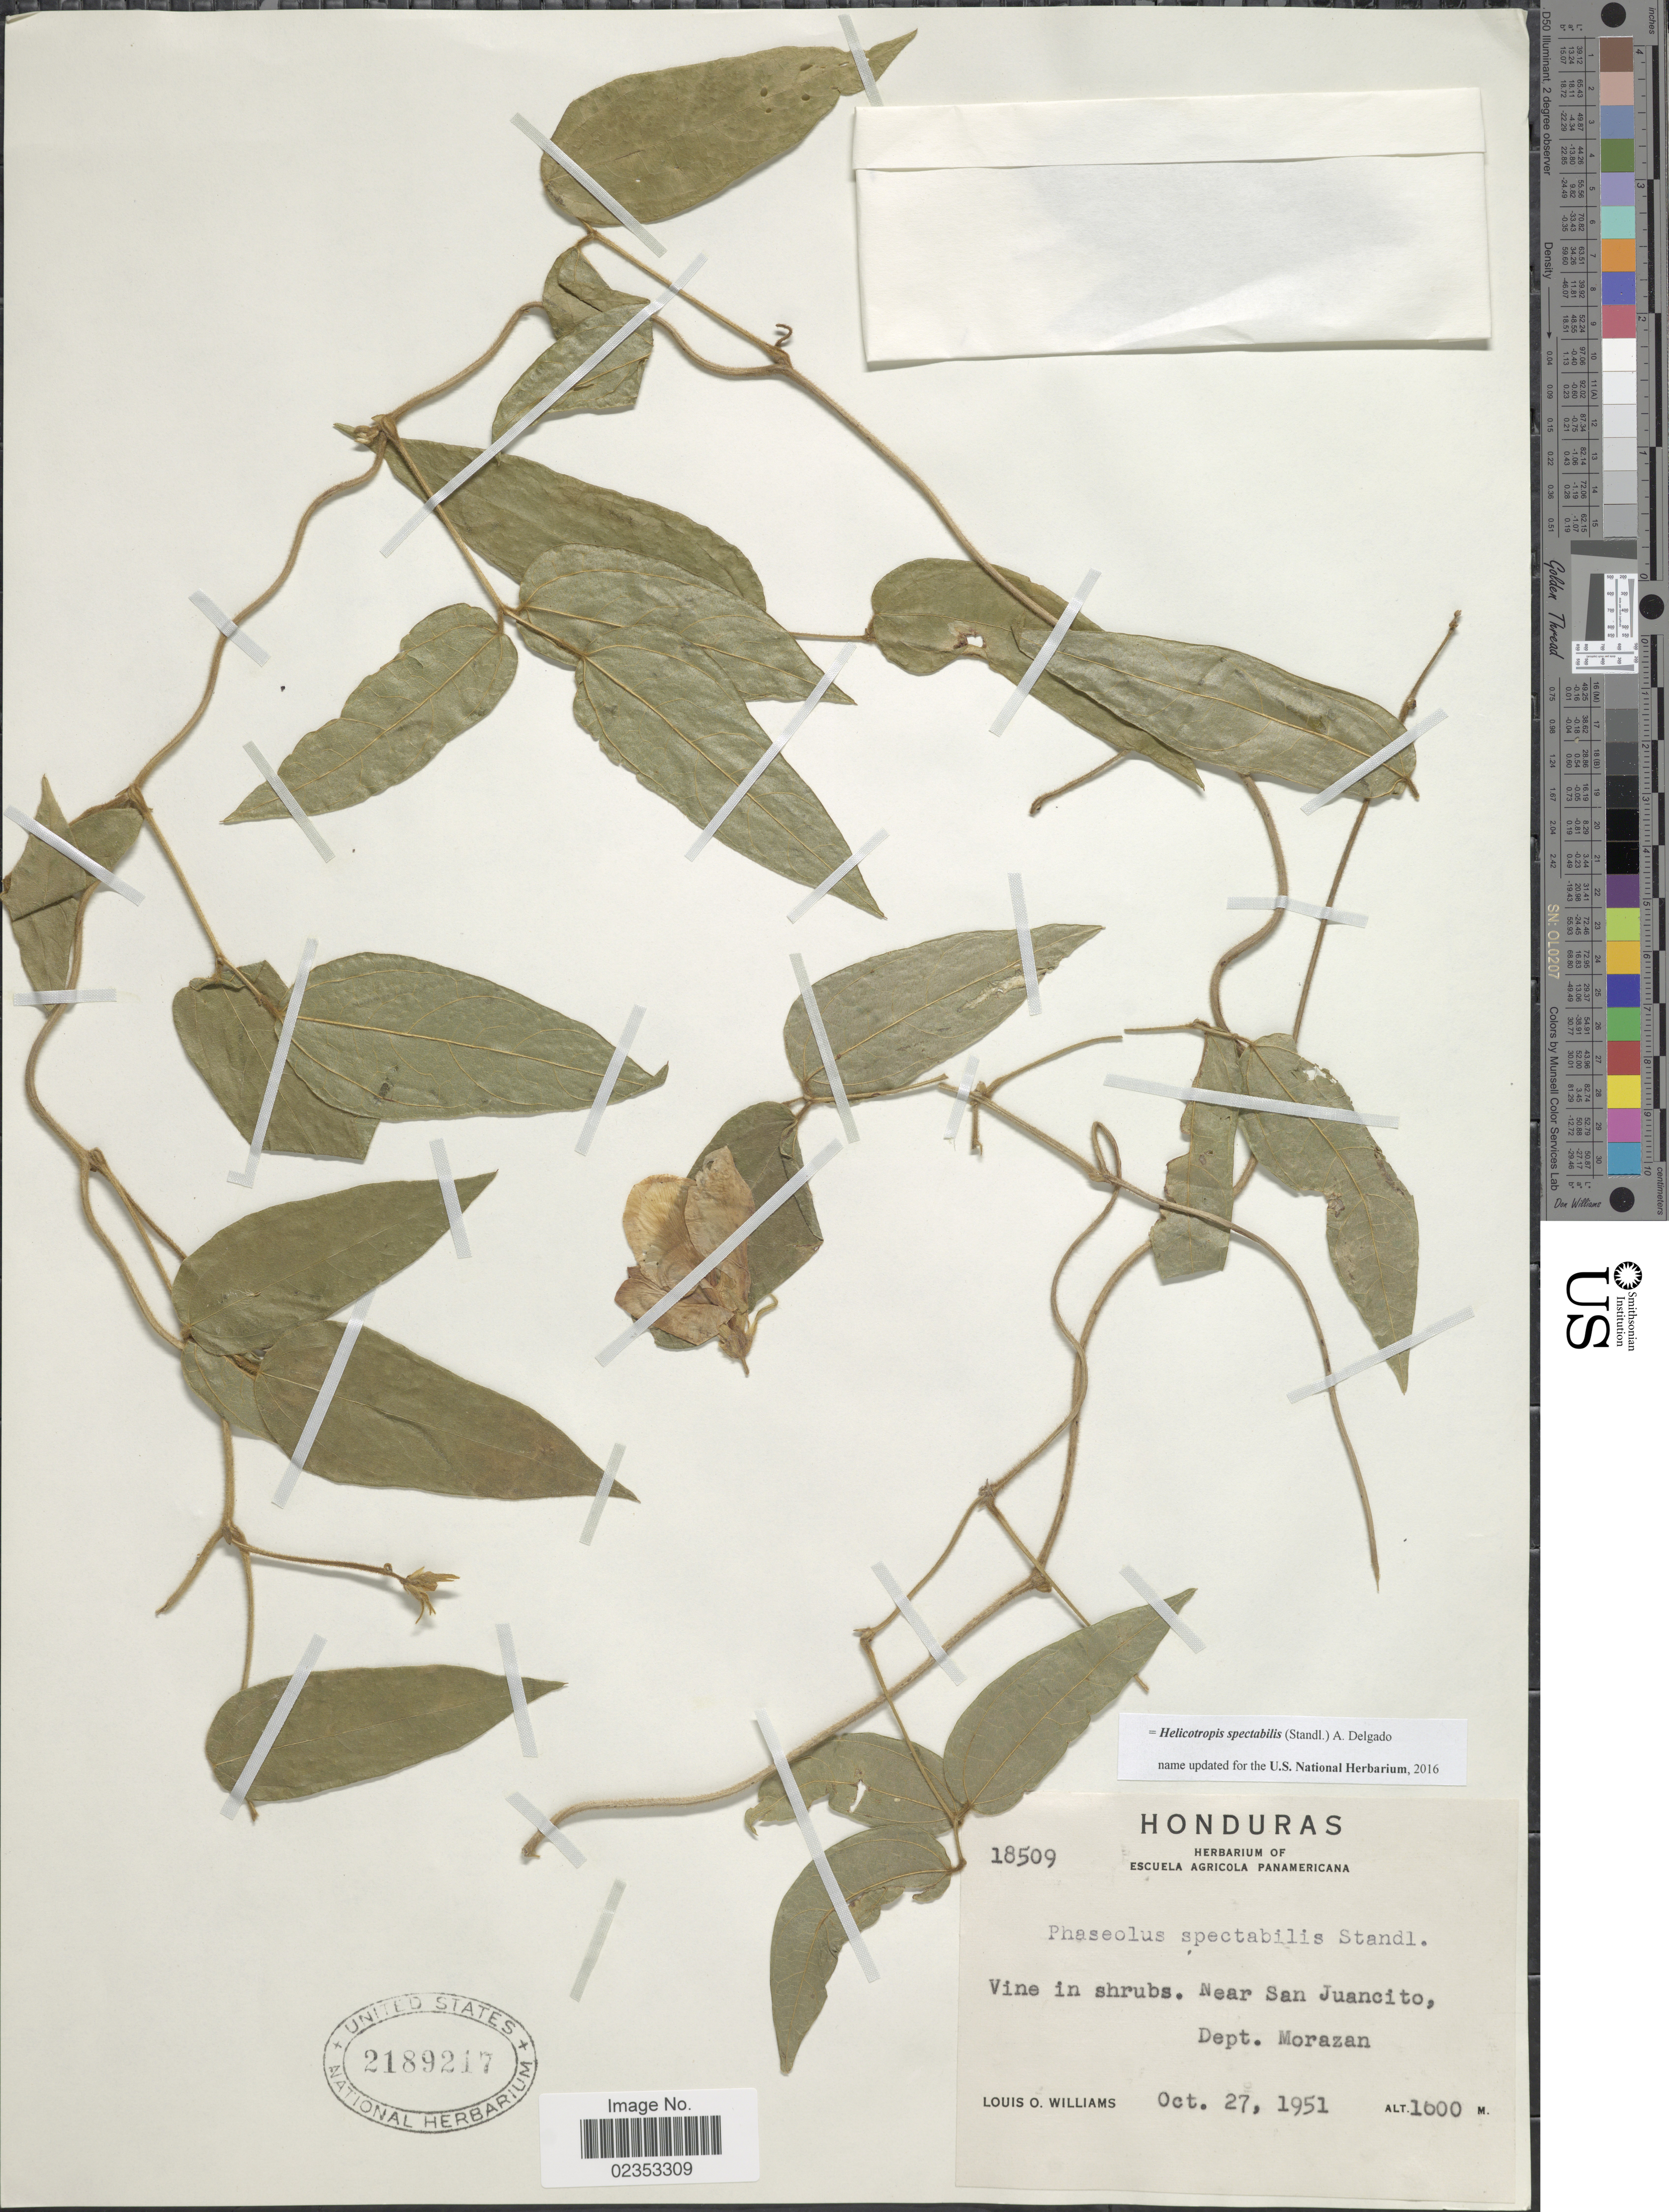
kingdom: Plantae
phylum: Tracheophyta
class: Magnoliopsida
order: Fabales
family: Fabaceae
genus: Helicotropis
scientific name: Helicotropis spectabilis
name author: (Standl.) A. Delgado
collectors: L. O. Williams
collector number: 18509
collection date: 1951-10-27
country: Honduras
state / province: Fco. Morazán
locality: Near San Juancito, Dept. Morazan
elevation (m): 1600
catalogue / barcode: US 2189217